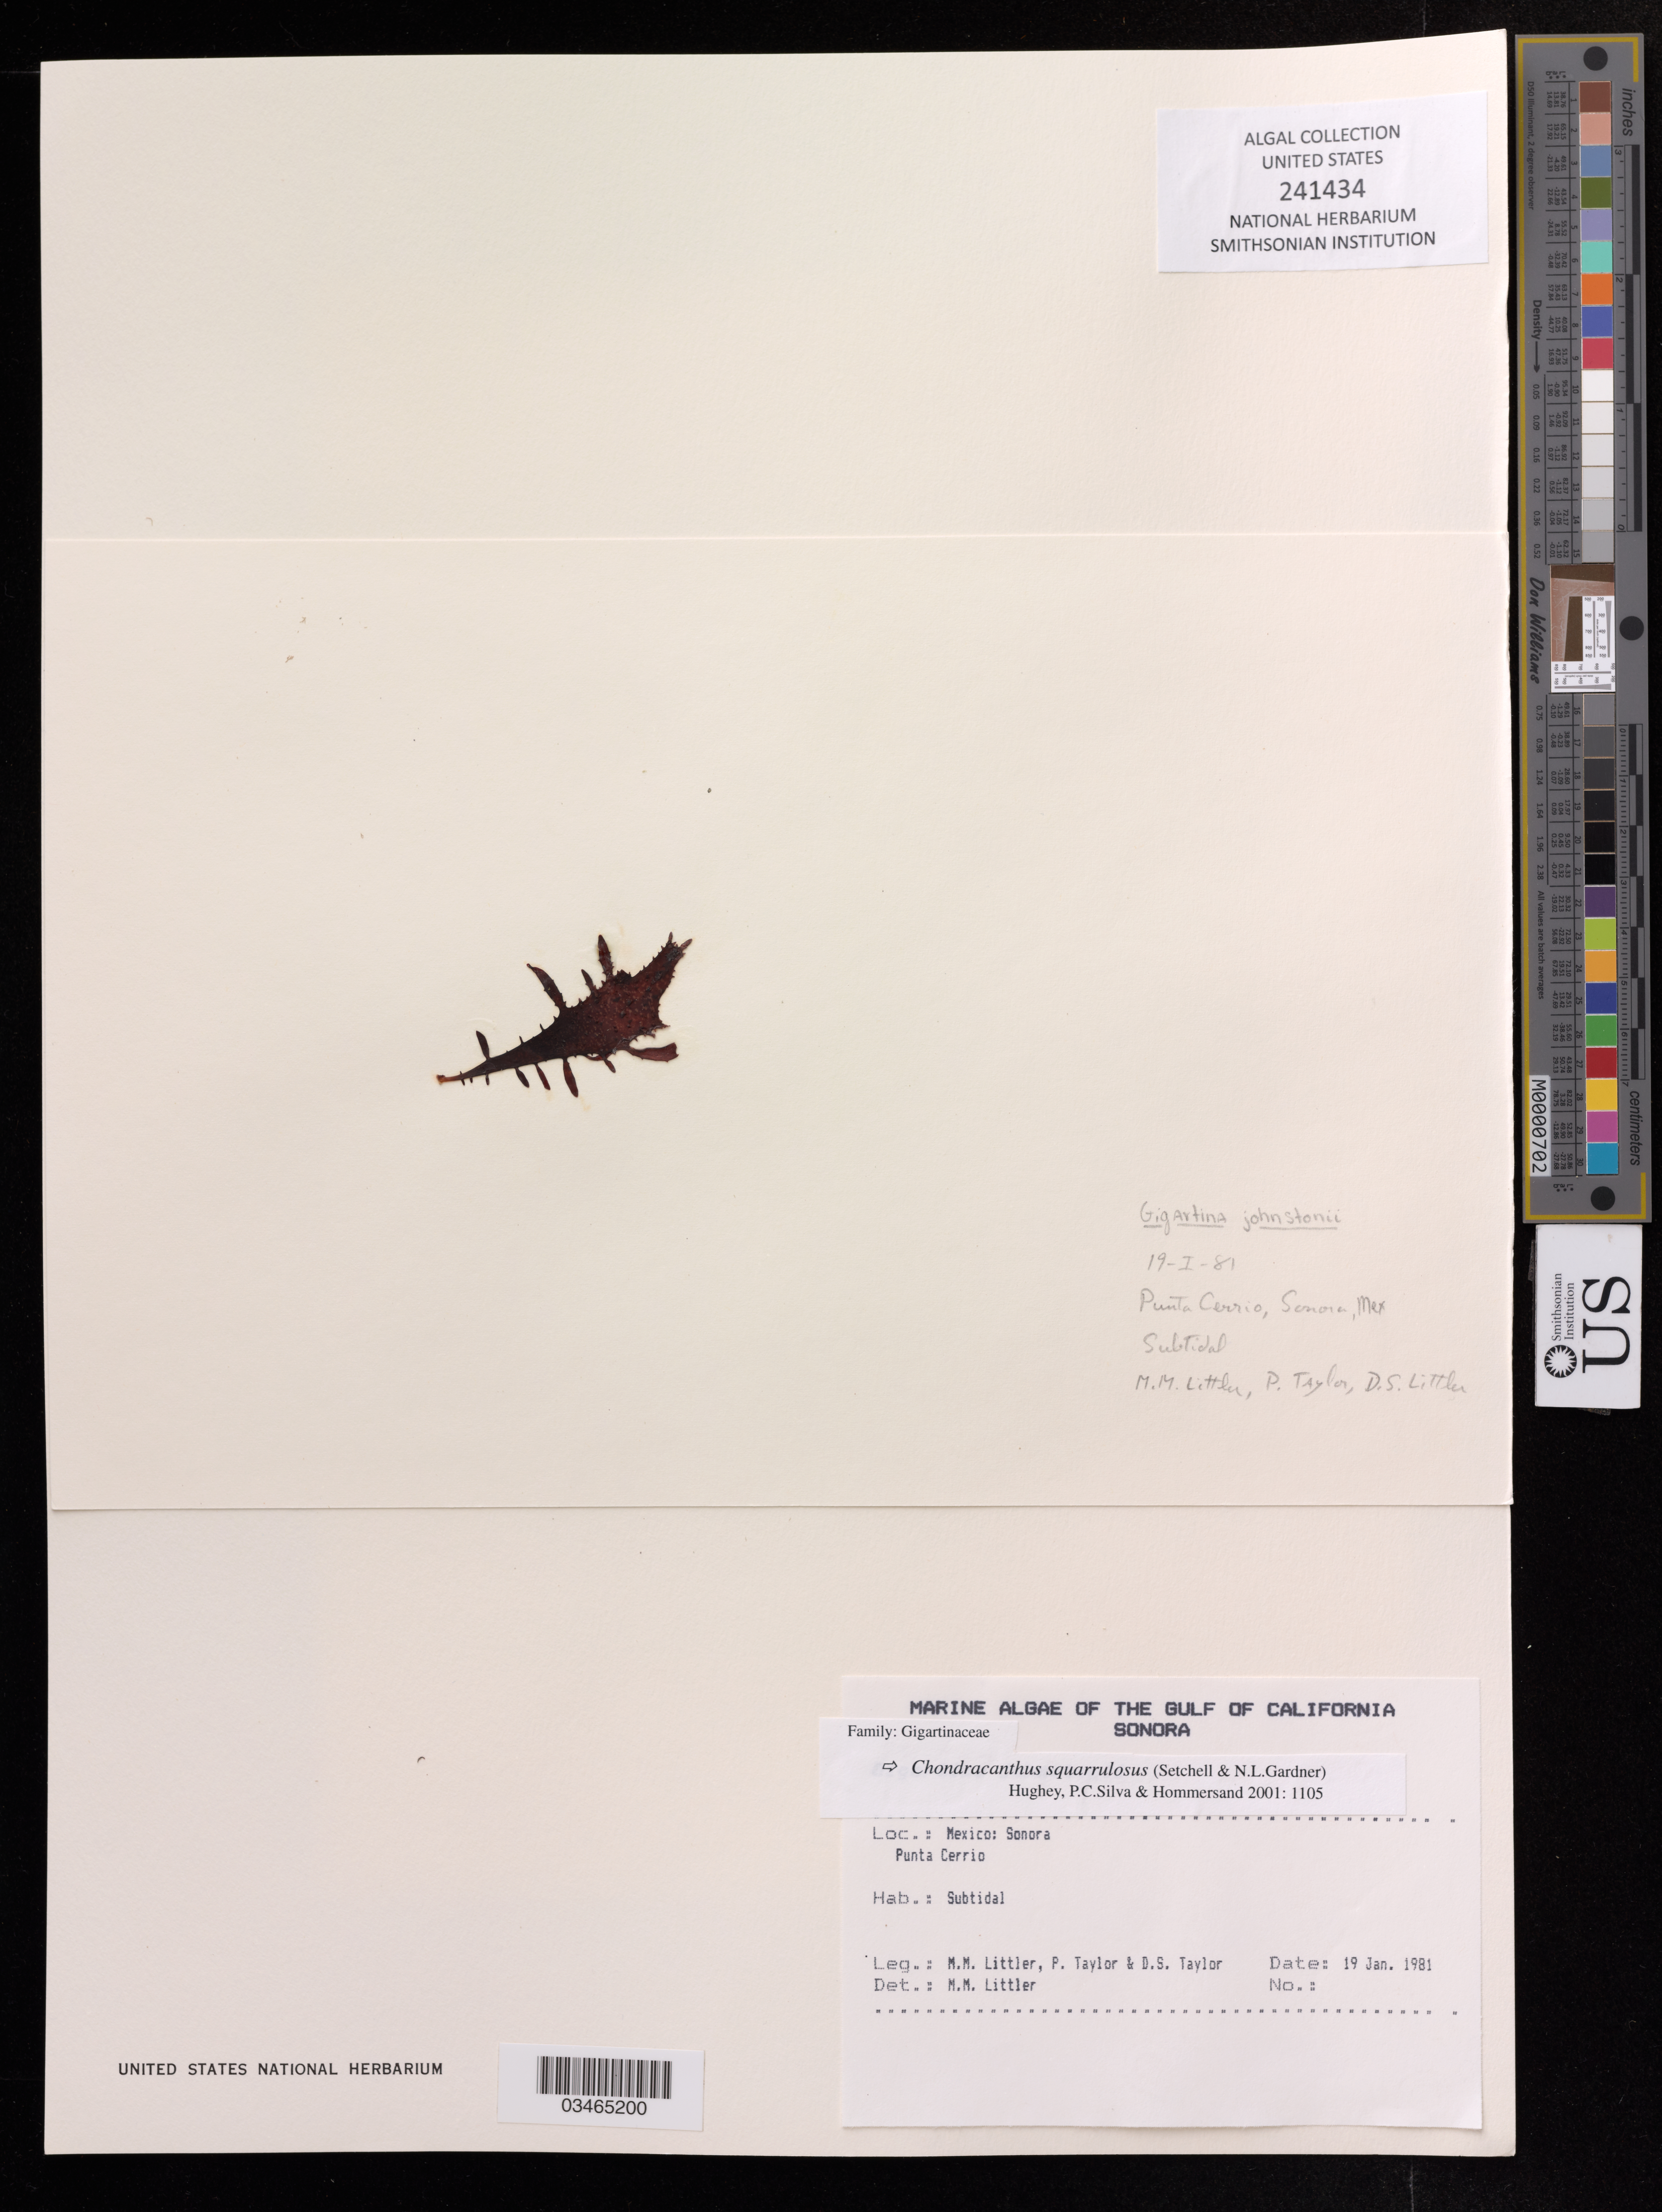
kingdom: Plantae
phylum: Rhodophyta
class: Florideophyceae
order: Gigartinales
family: Gigartinaceae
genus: Chondracanthus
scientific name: Chondracanthus squarrulosus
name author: (Setch. & N.L. Gardner) J.R. Hughey et al.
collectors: M. M. Littler & P. Taylor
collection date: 1981-01-19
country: Mexico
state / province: Sonora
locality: Punta Cerrio.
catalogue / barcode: US 241434